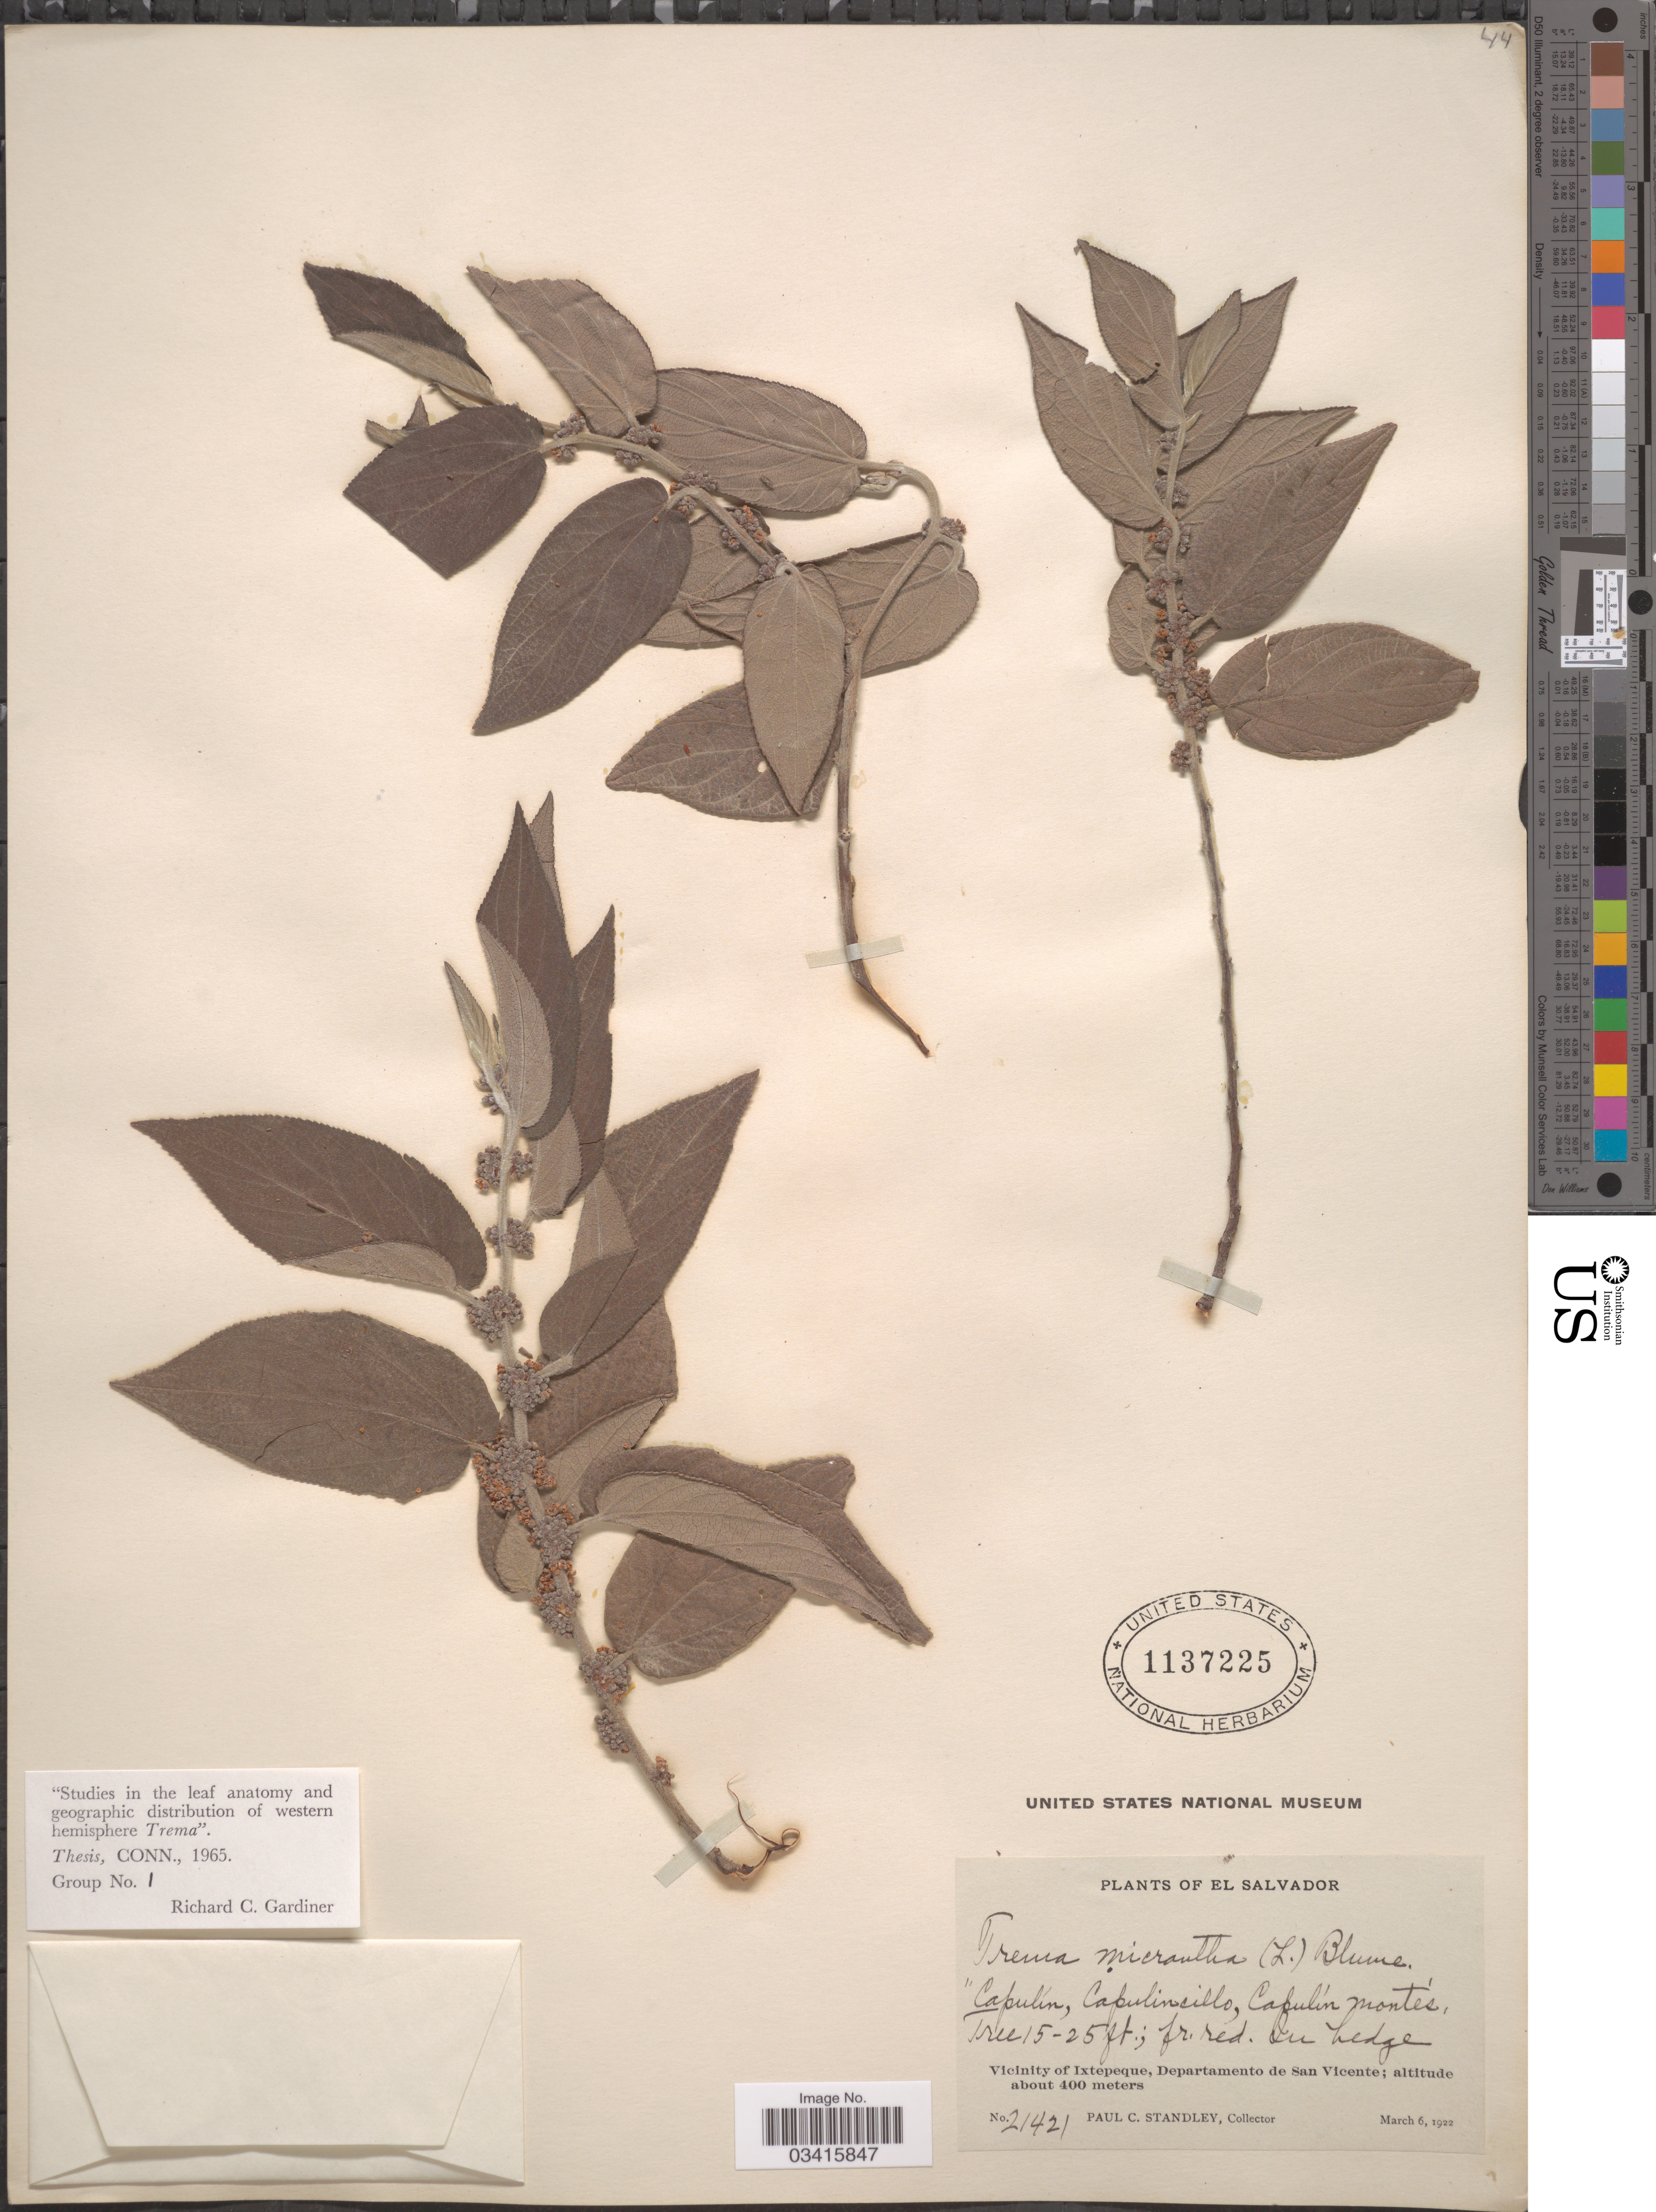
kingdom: Plantae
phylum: Tracheophyta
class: Magnoliopsida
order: Rosales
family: Cannabaceae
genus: Trema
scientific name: Trema micranthum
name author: (L.) Blume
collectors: P. C. Standley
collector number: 21421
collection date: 1922-03-06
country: El Salvador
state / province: San Vincente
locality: In hedge. Vicinity of Ixtepeque, Departamento de San Vicente.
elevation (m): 400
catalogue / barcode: US 1137225